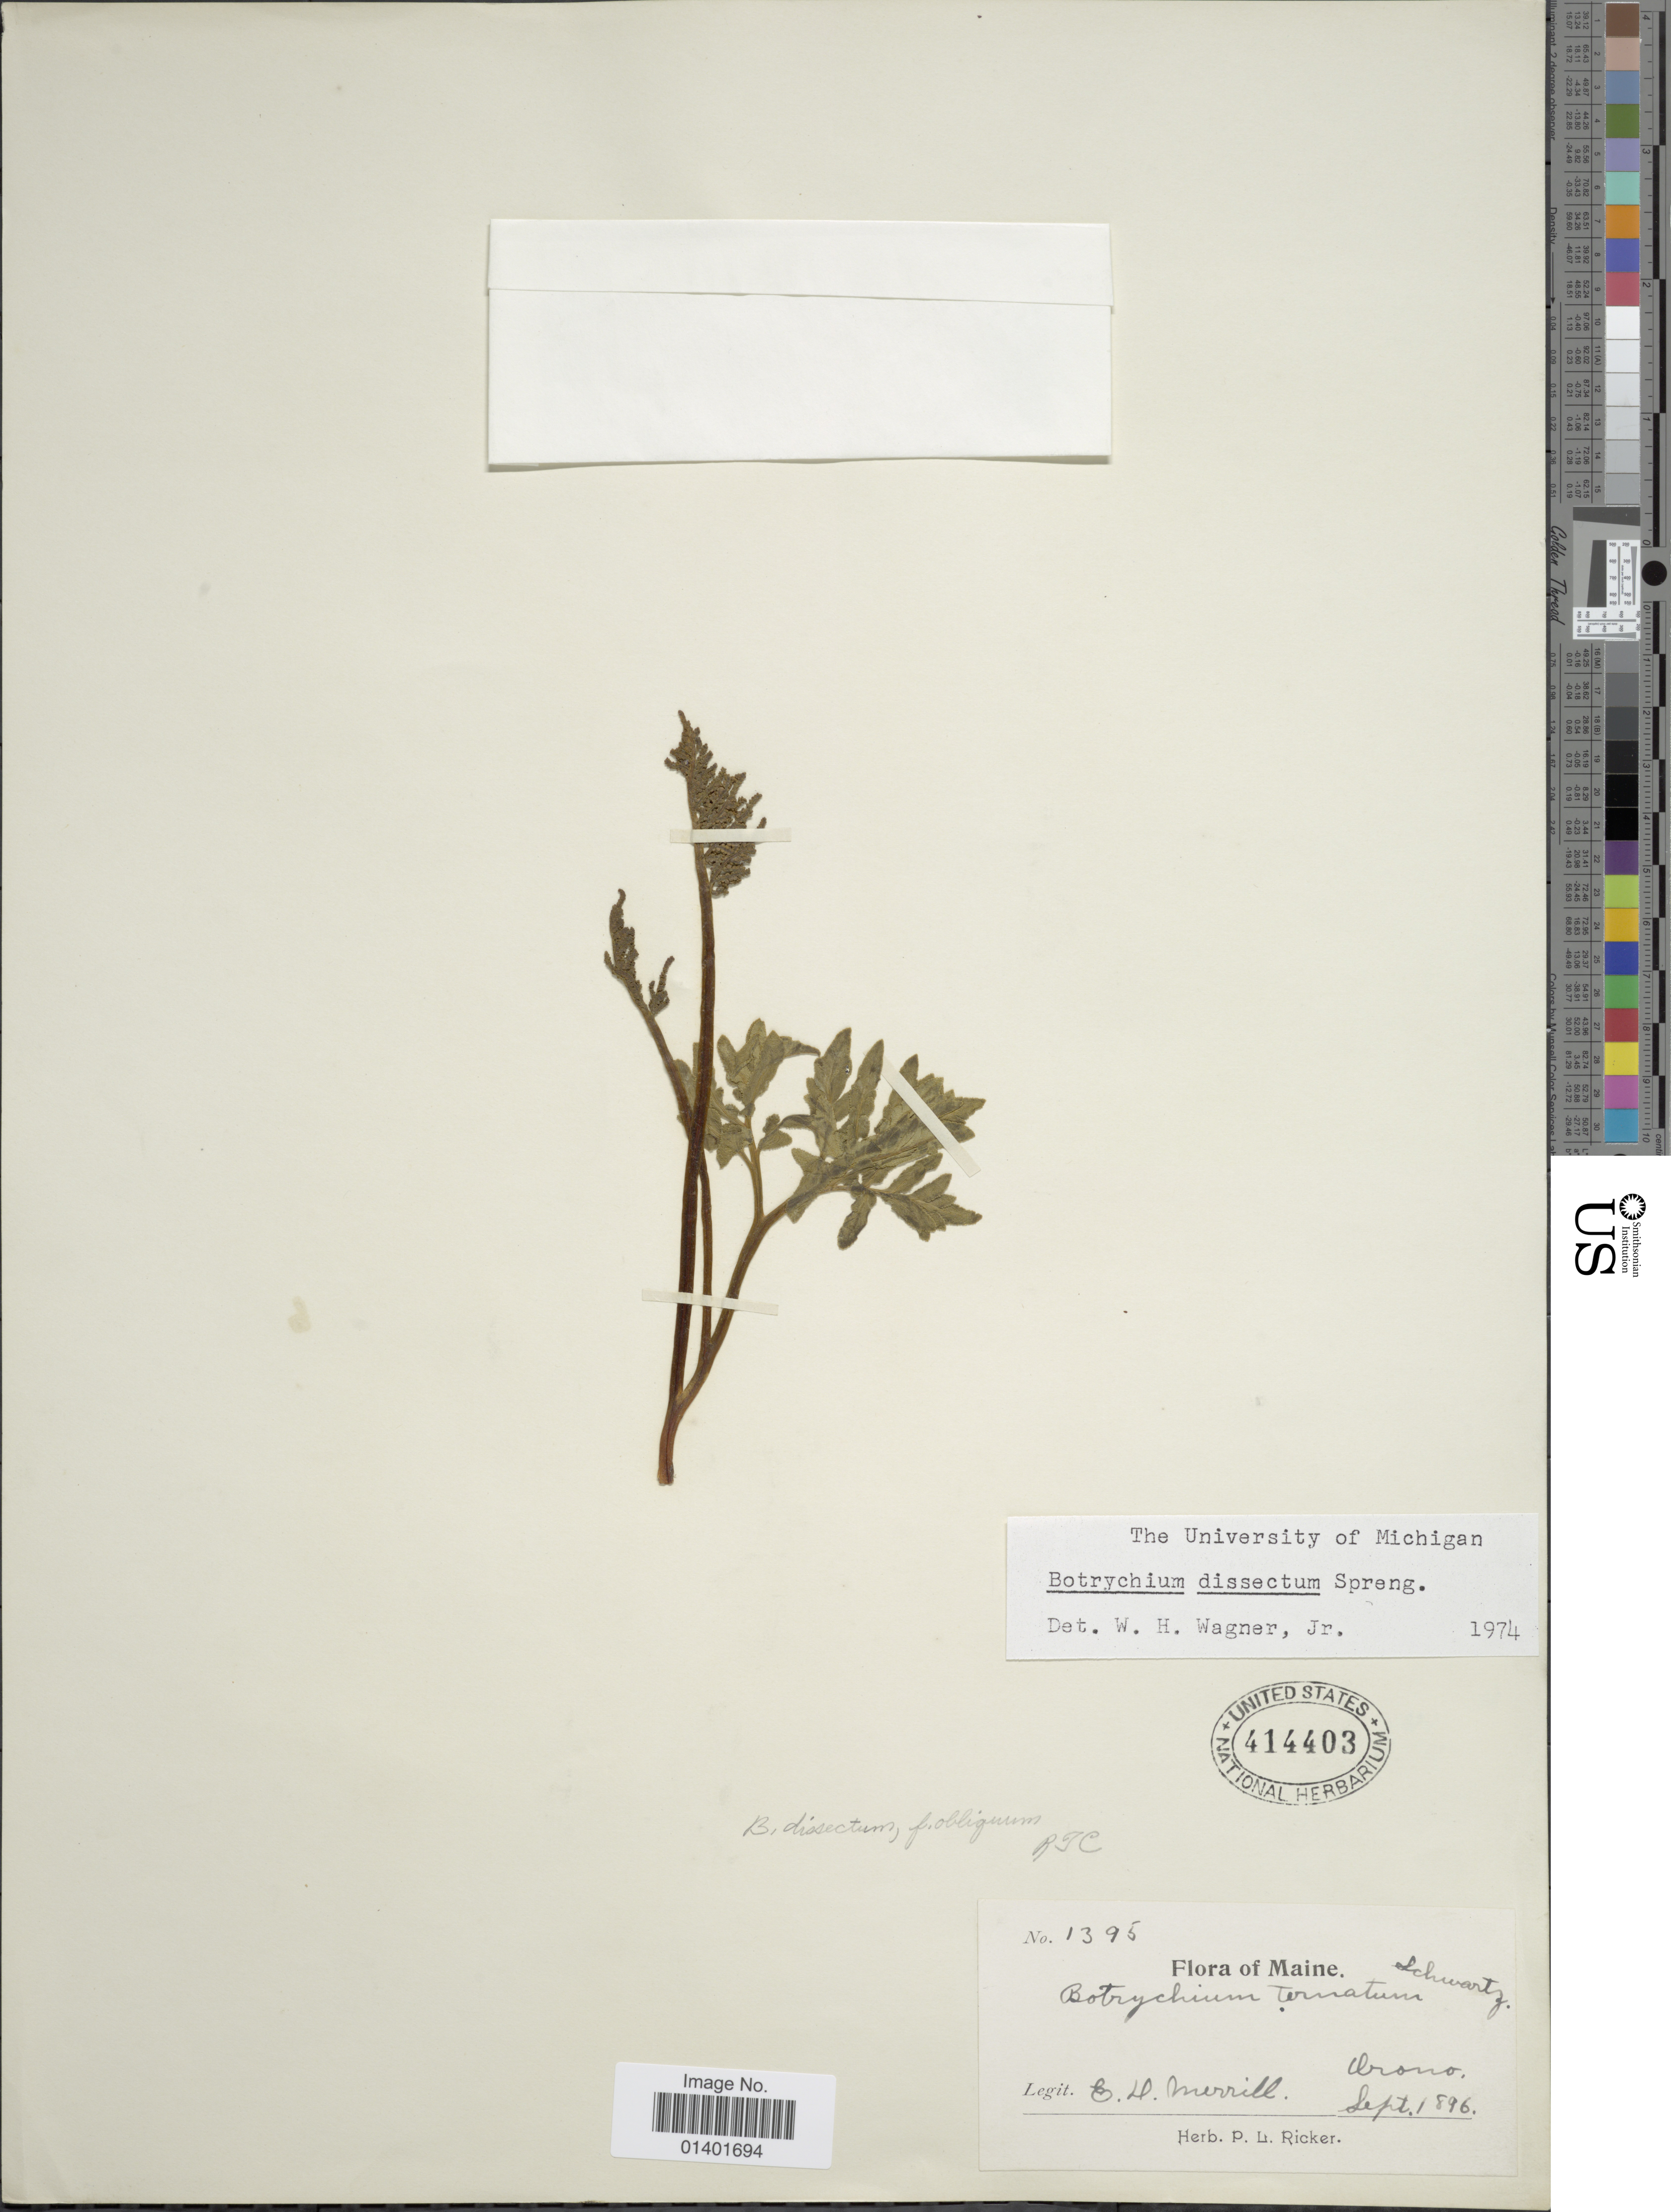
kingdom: Plantae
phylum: Tracheophyta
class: Polypodiopsida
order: Ophioglossales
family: Ophioglossaceae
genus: Botrychium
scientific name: Botrychium dissectum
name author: Spreng.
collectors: G. H. Merrill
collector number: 1395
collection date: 1896-09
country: United States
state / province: Maine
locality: Orono.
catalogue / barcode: US 414403